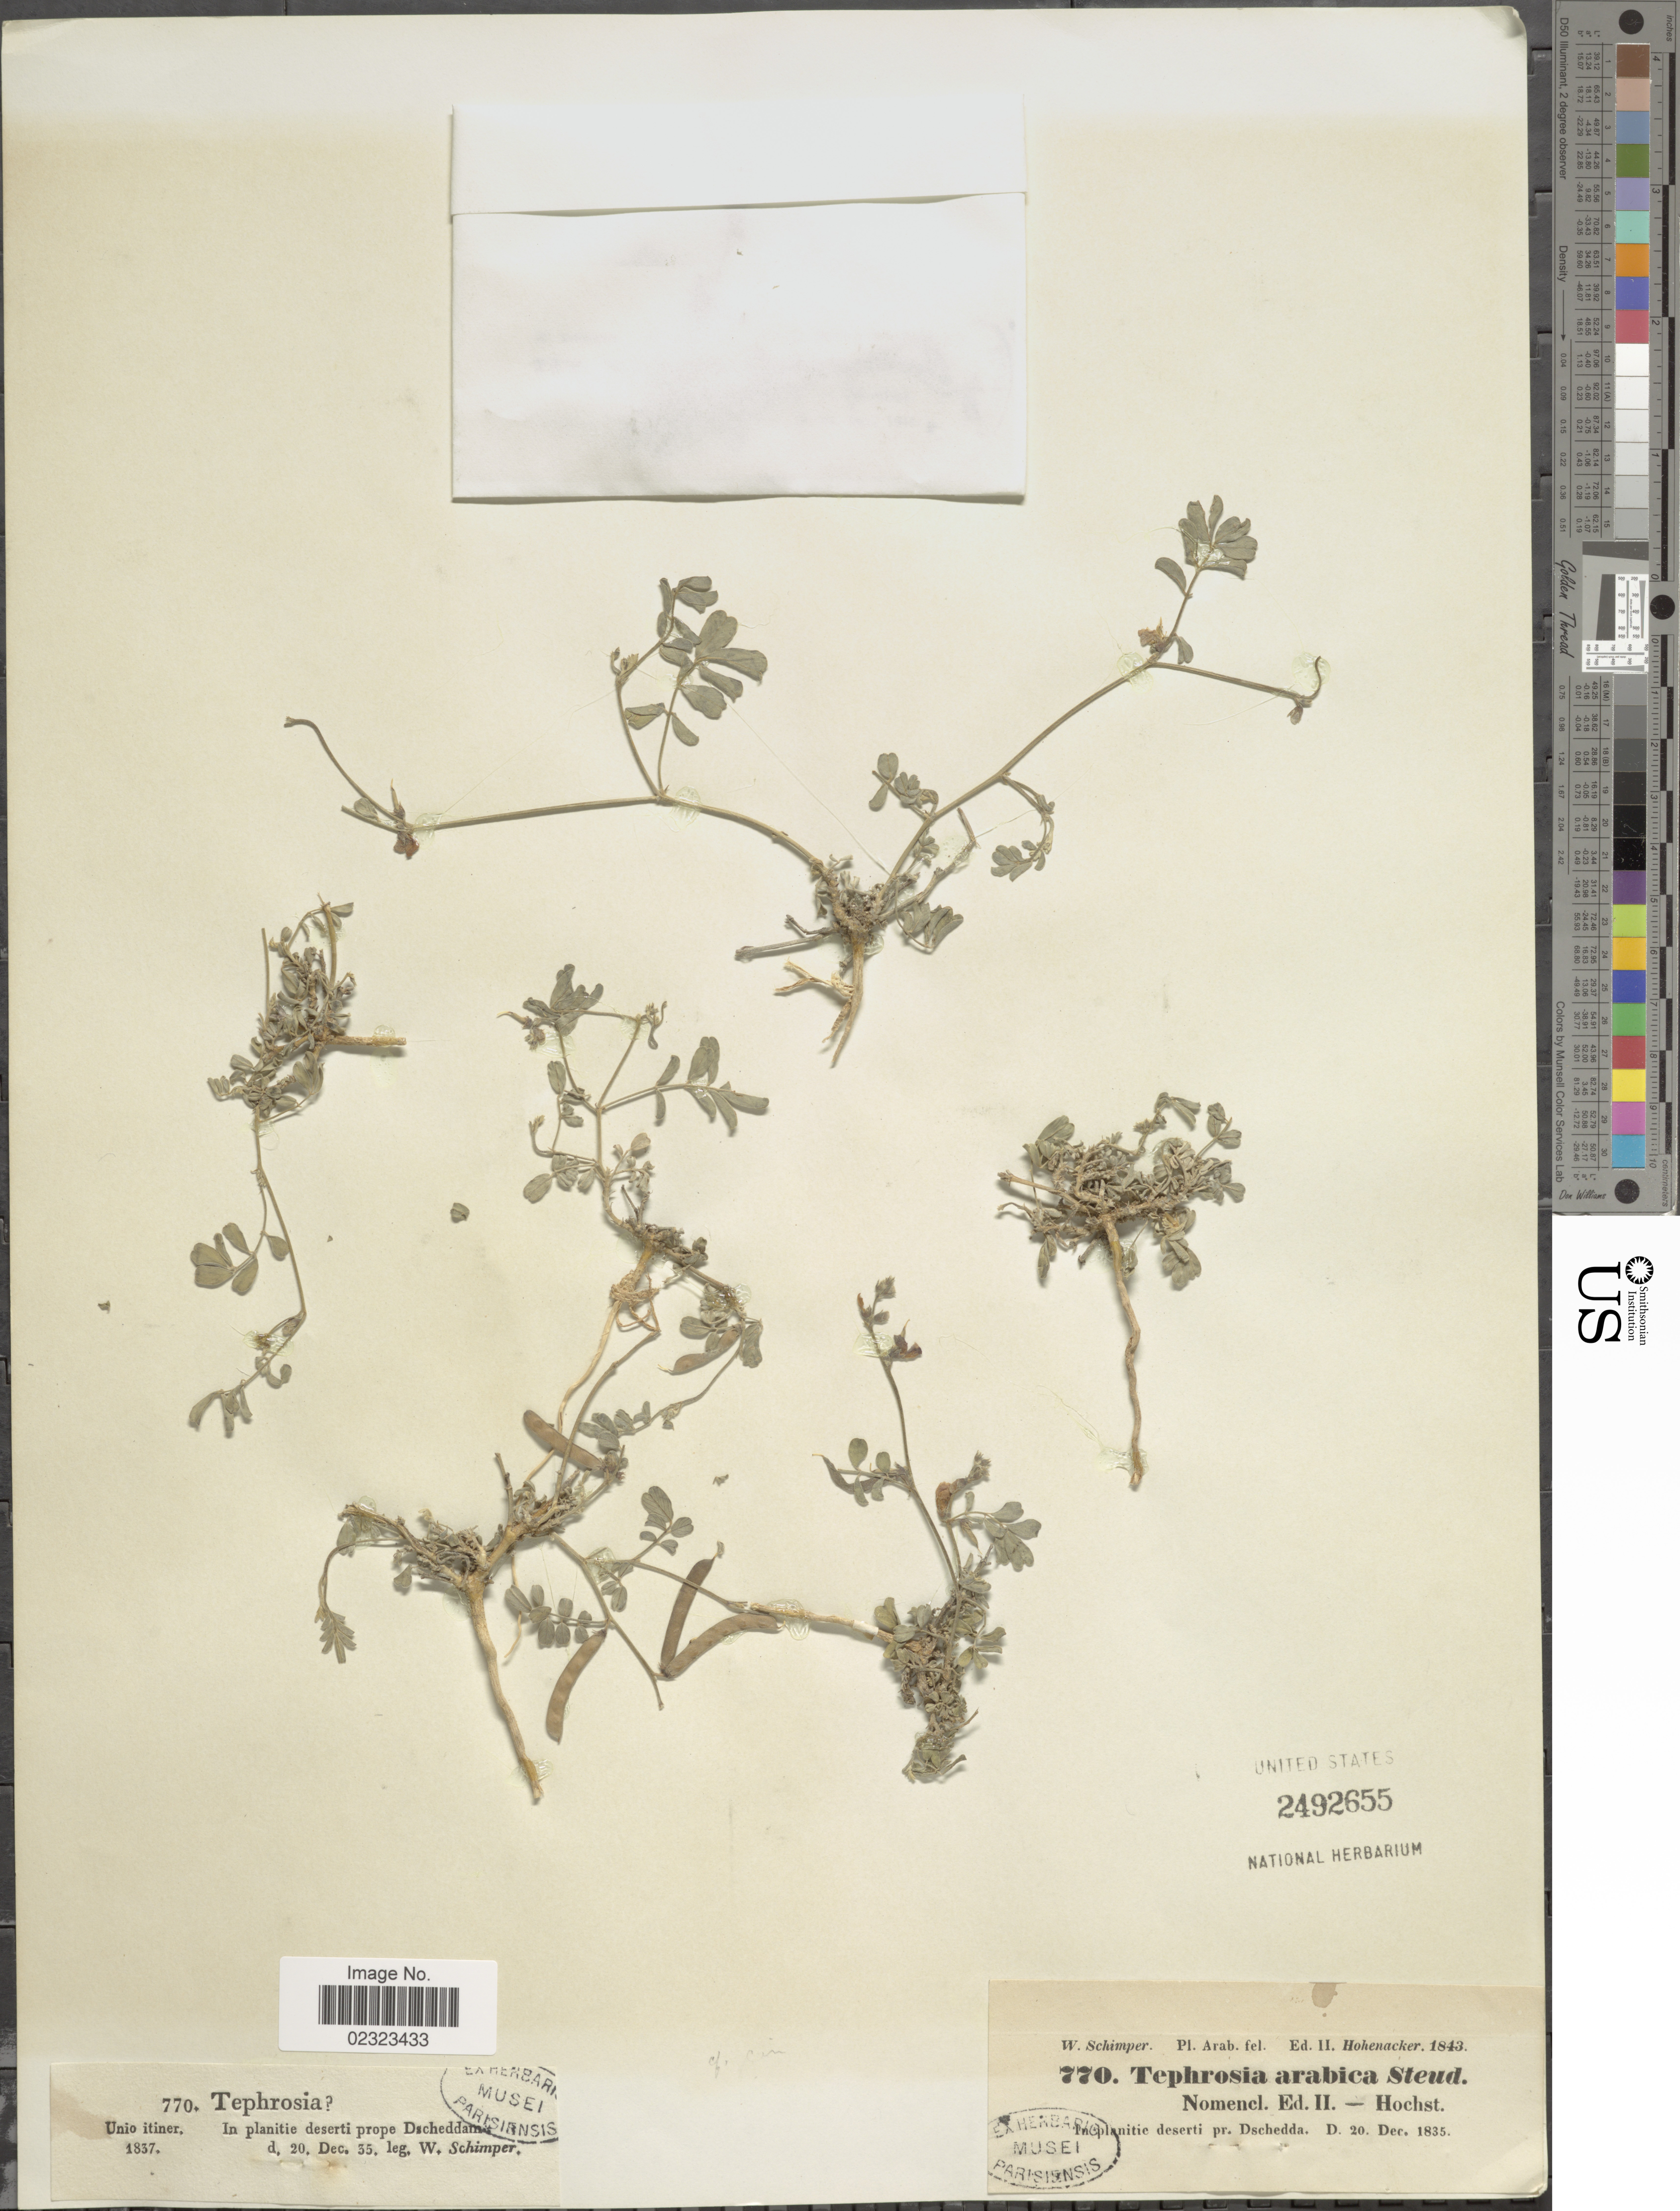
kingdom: Plantae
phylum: Tracheophyta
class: Magnoliopsida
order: Fabales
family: Fabaceae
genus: Tephrosia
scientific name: Tephrosia arabica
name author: Steud.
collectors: W. Schimper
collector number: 770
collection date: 1835-12-20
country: Saudi Arabia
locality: Pl. Arab. fel. in planitie deserti pr. Dschedda, Unio itiner.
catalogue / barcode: US 2492655